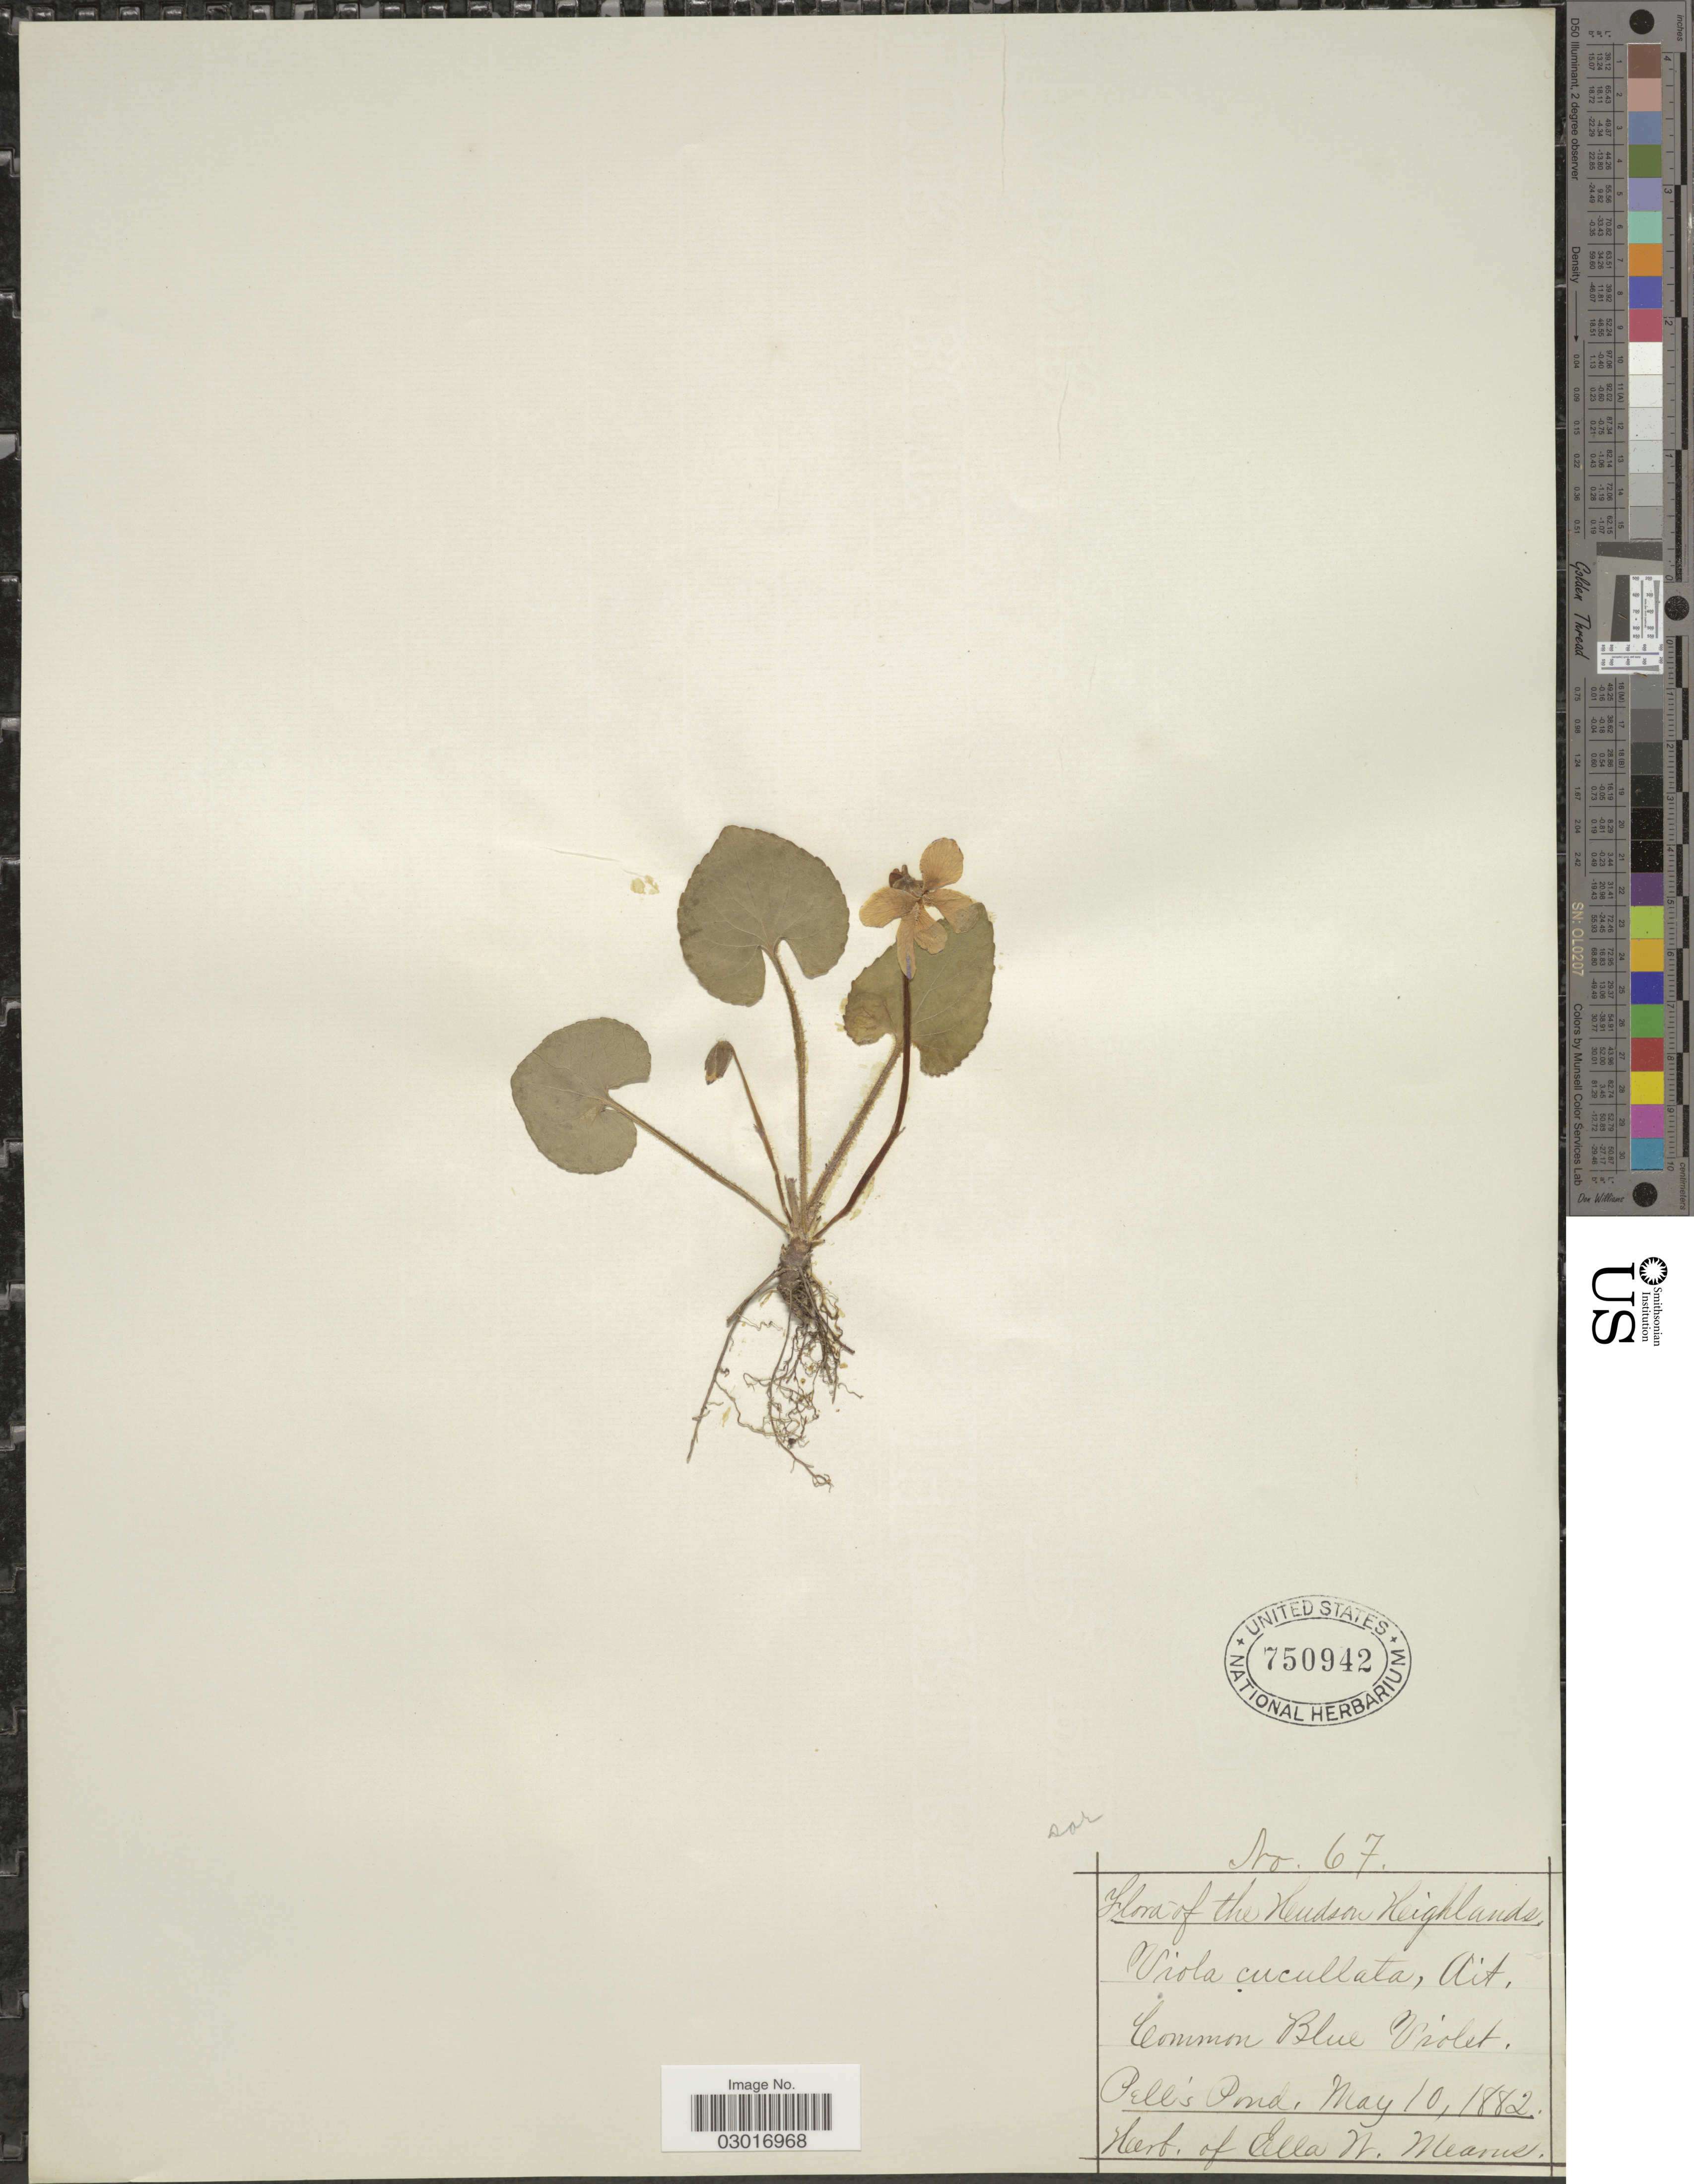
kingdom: Plantae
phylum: Tracheophyta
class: Magnoliopsida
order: Malpighiales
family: Violaceae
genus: Viola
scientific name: Viola sororia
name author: Willd.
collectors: ex herb. Ella W. Mearns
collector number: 67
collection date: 1882-05-10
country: United States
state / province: New York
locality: Hudson Highlands. Pell's Pond.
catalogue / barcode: US 750942